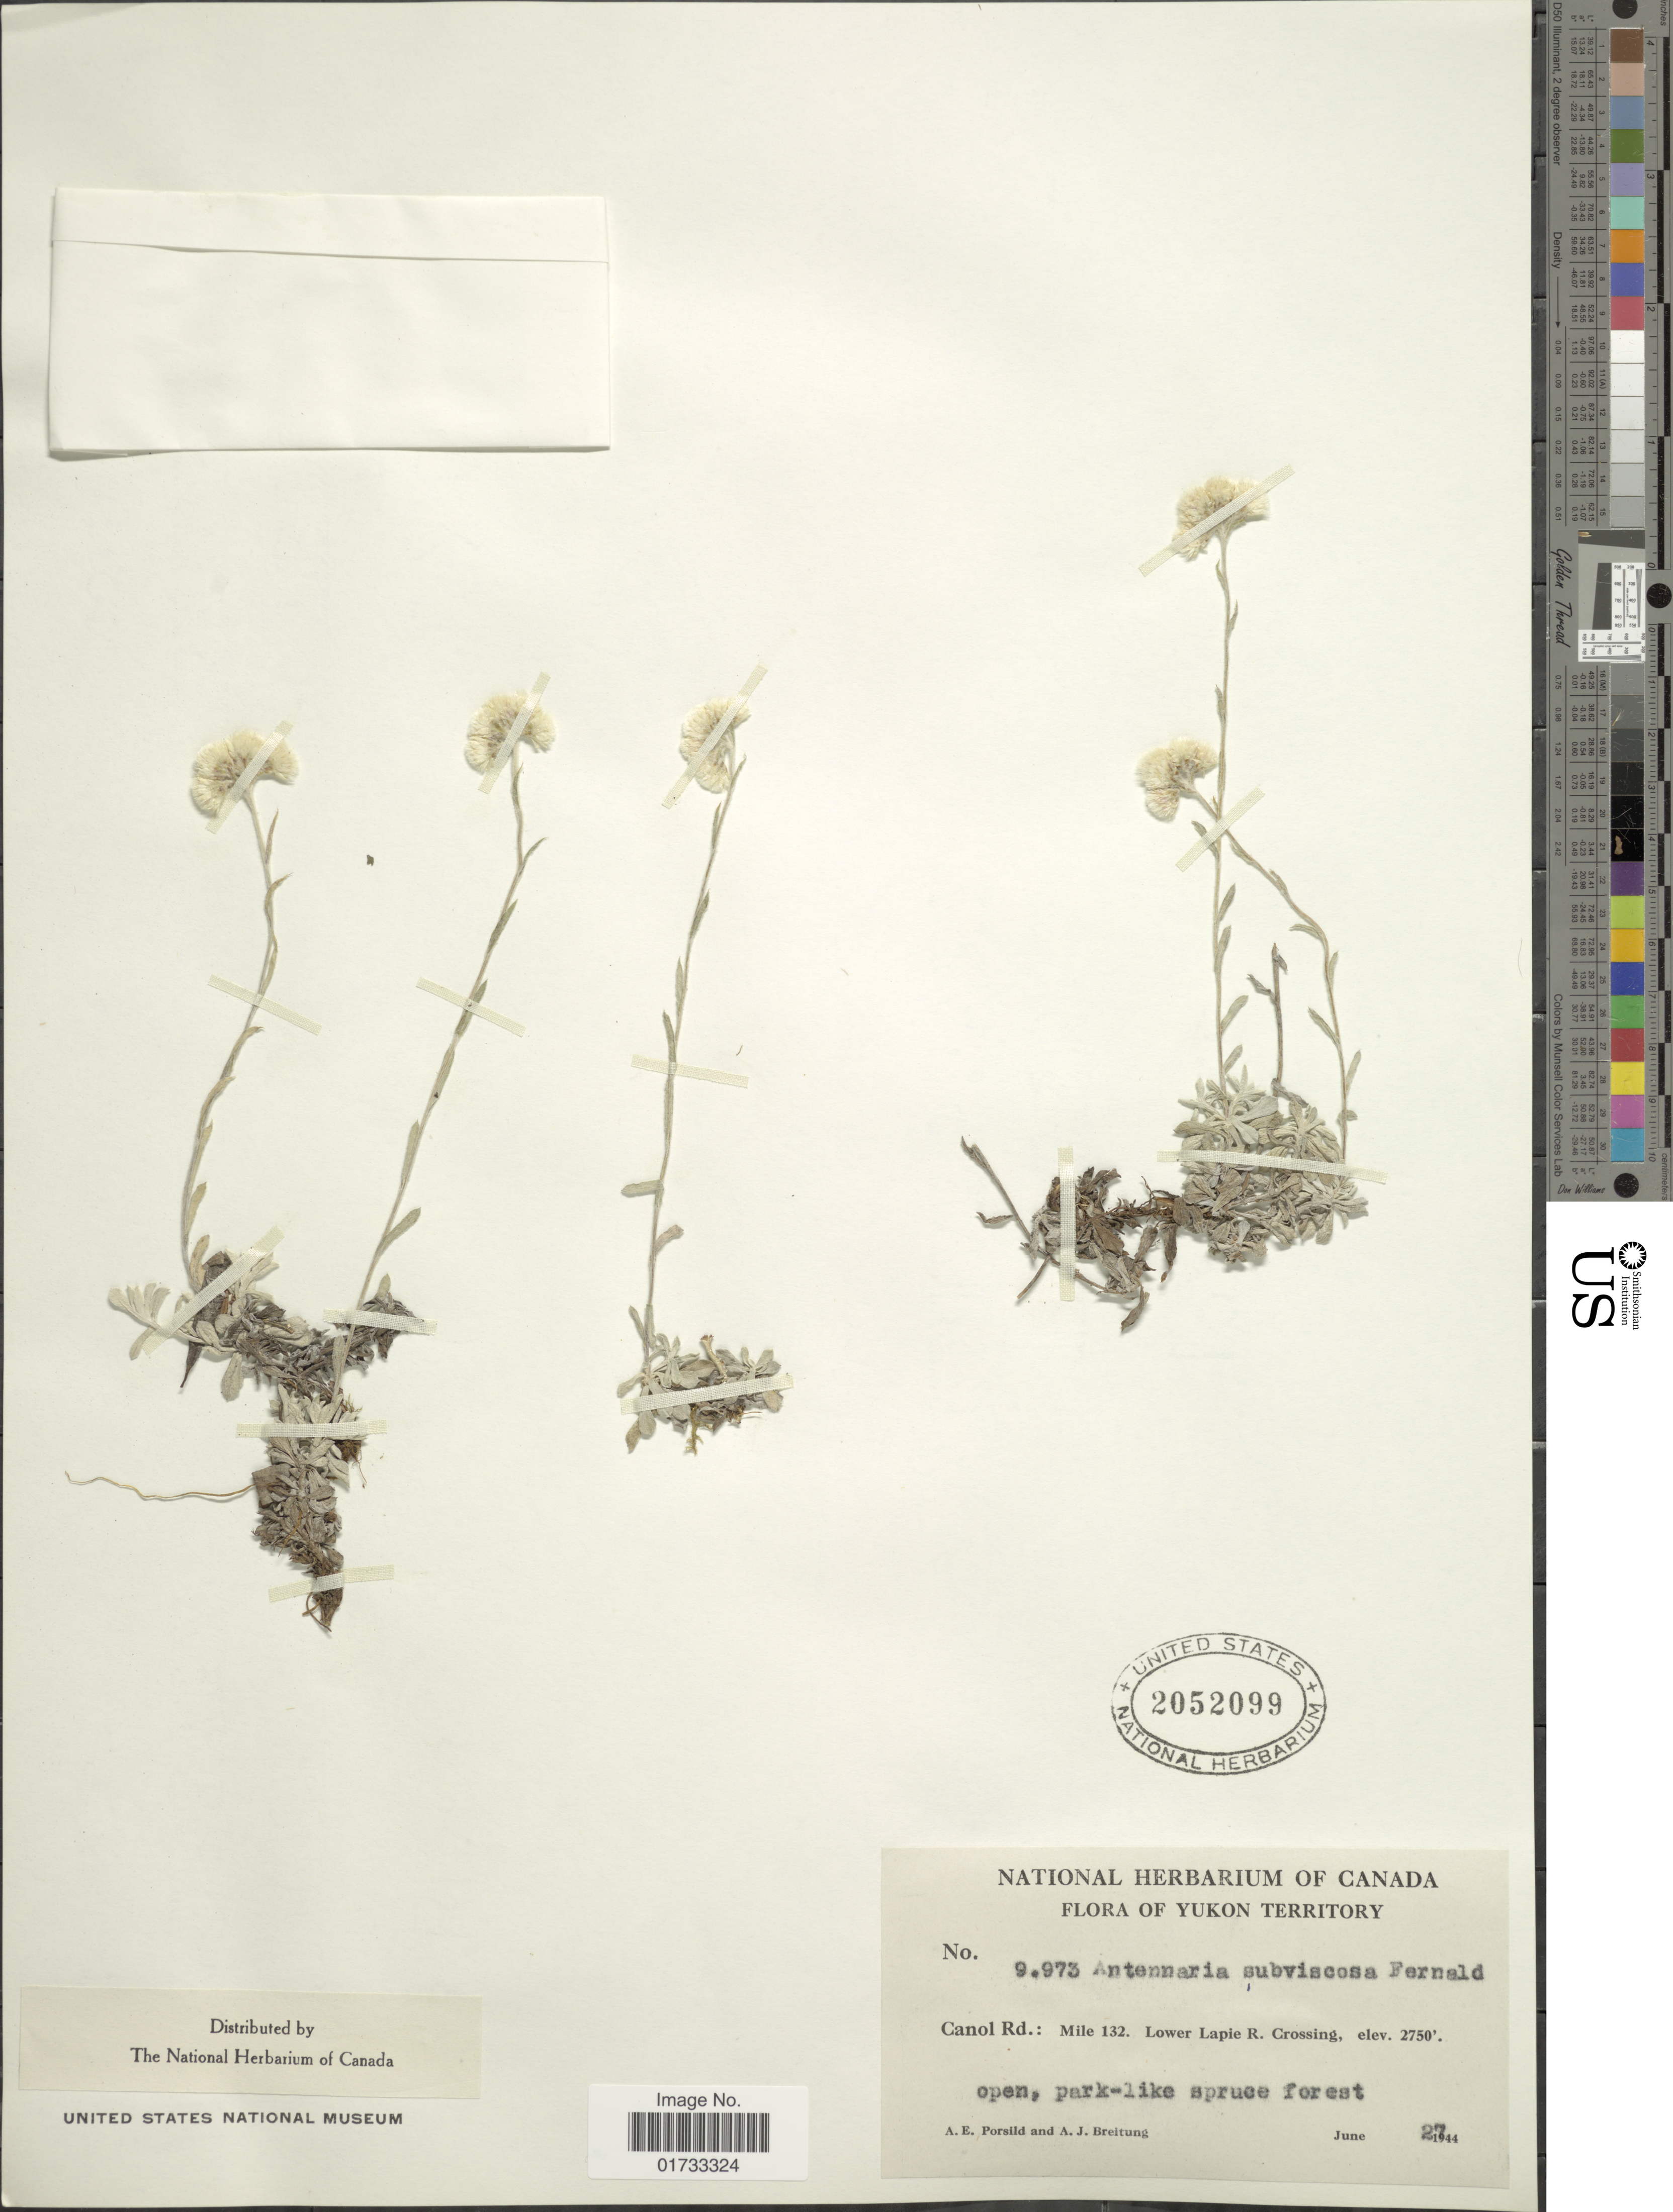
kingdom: Plantae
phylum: Tracheophyta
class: Magnoliopsida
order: Asterales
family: Asteraceae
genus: Antennaria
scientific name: Antennaria subviscosa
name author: Fernald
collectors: A. E. Porsild & A. Breitung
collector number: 9973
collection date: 1944-06-27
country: Canada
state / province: Yukon Territory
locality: Canol Rd.: Mile 132, Lower Lapie R. Crossing, open, park-like spruce forest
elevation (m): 838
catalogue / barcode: US 2052099